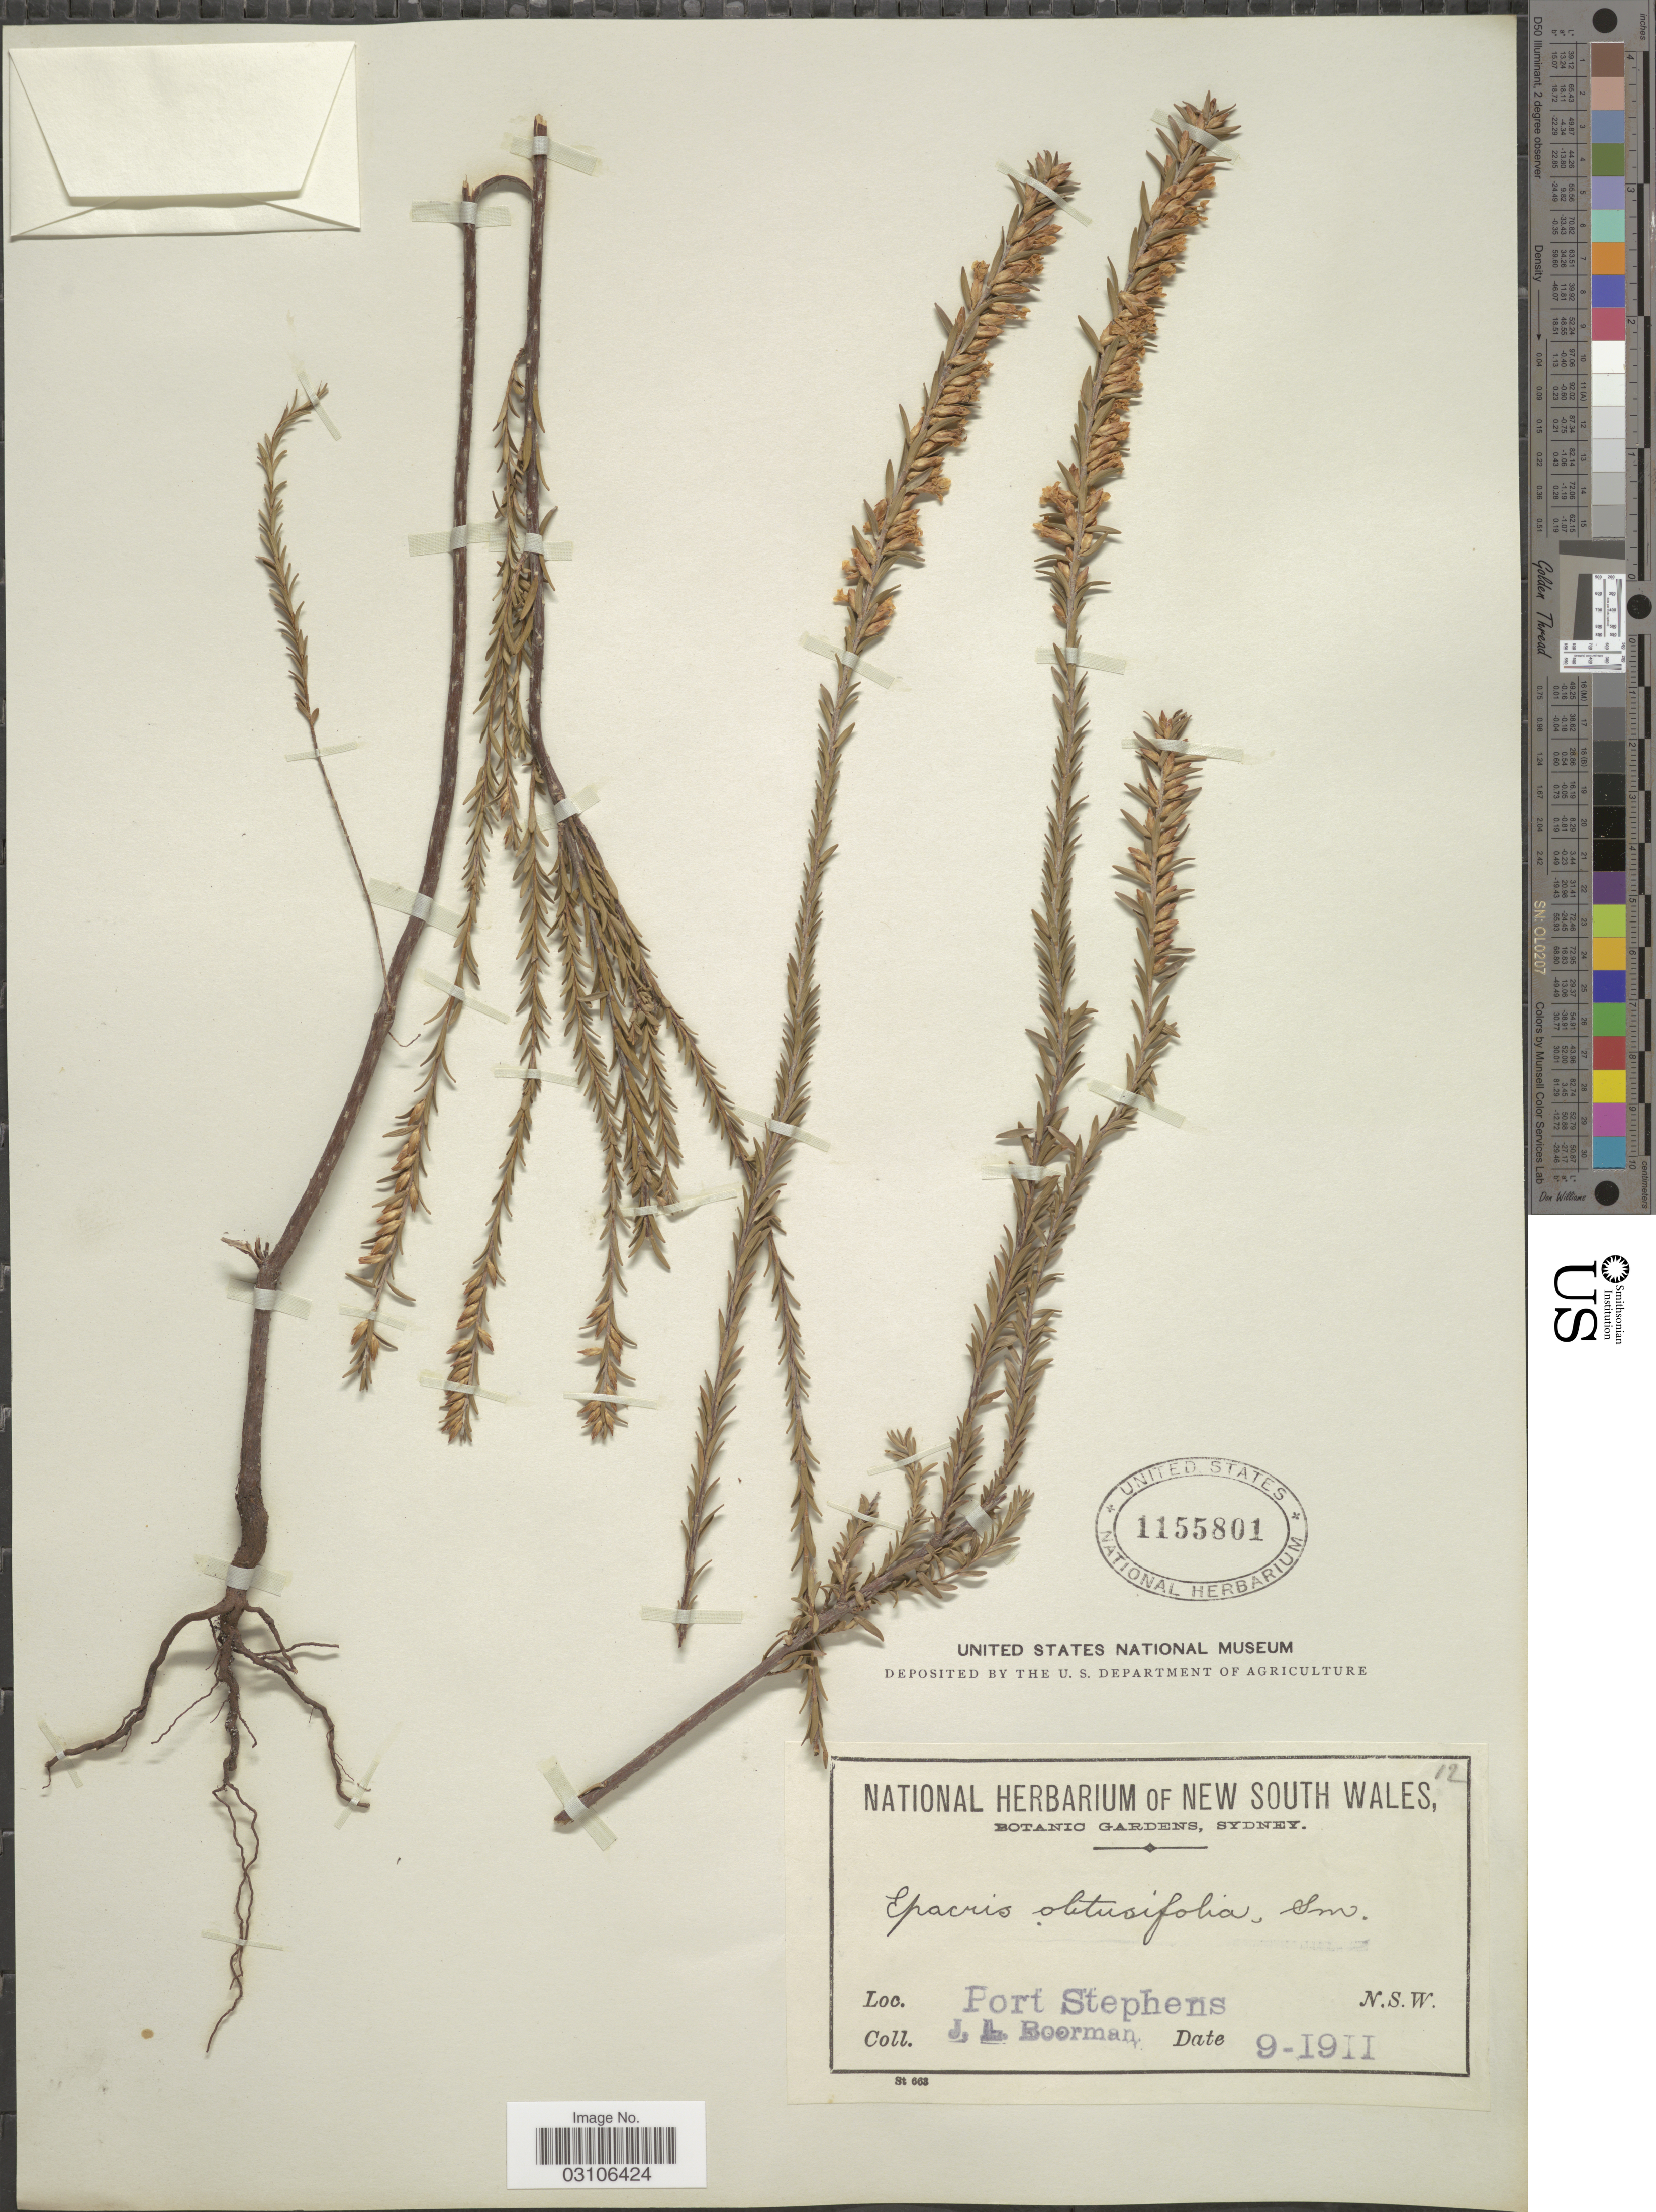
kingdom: Plantae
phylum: Tracheophyta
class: Magnoliopsida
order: Ericales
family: Ericaceae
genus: Epacris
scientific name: Epacris obtusifolia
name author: Sm.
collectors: J. Boorman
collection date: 1911-09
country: Australia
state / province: New South Wales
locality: Port Stephens.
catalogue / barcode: US 1155801